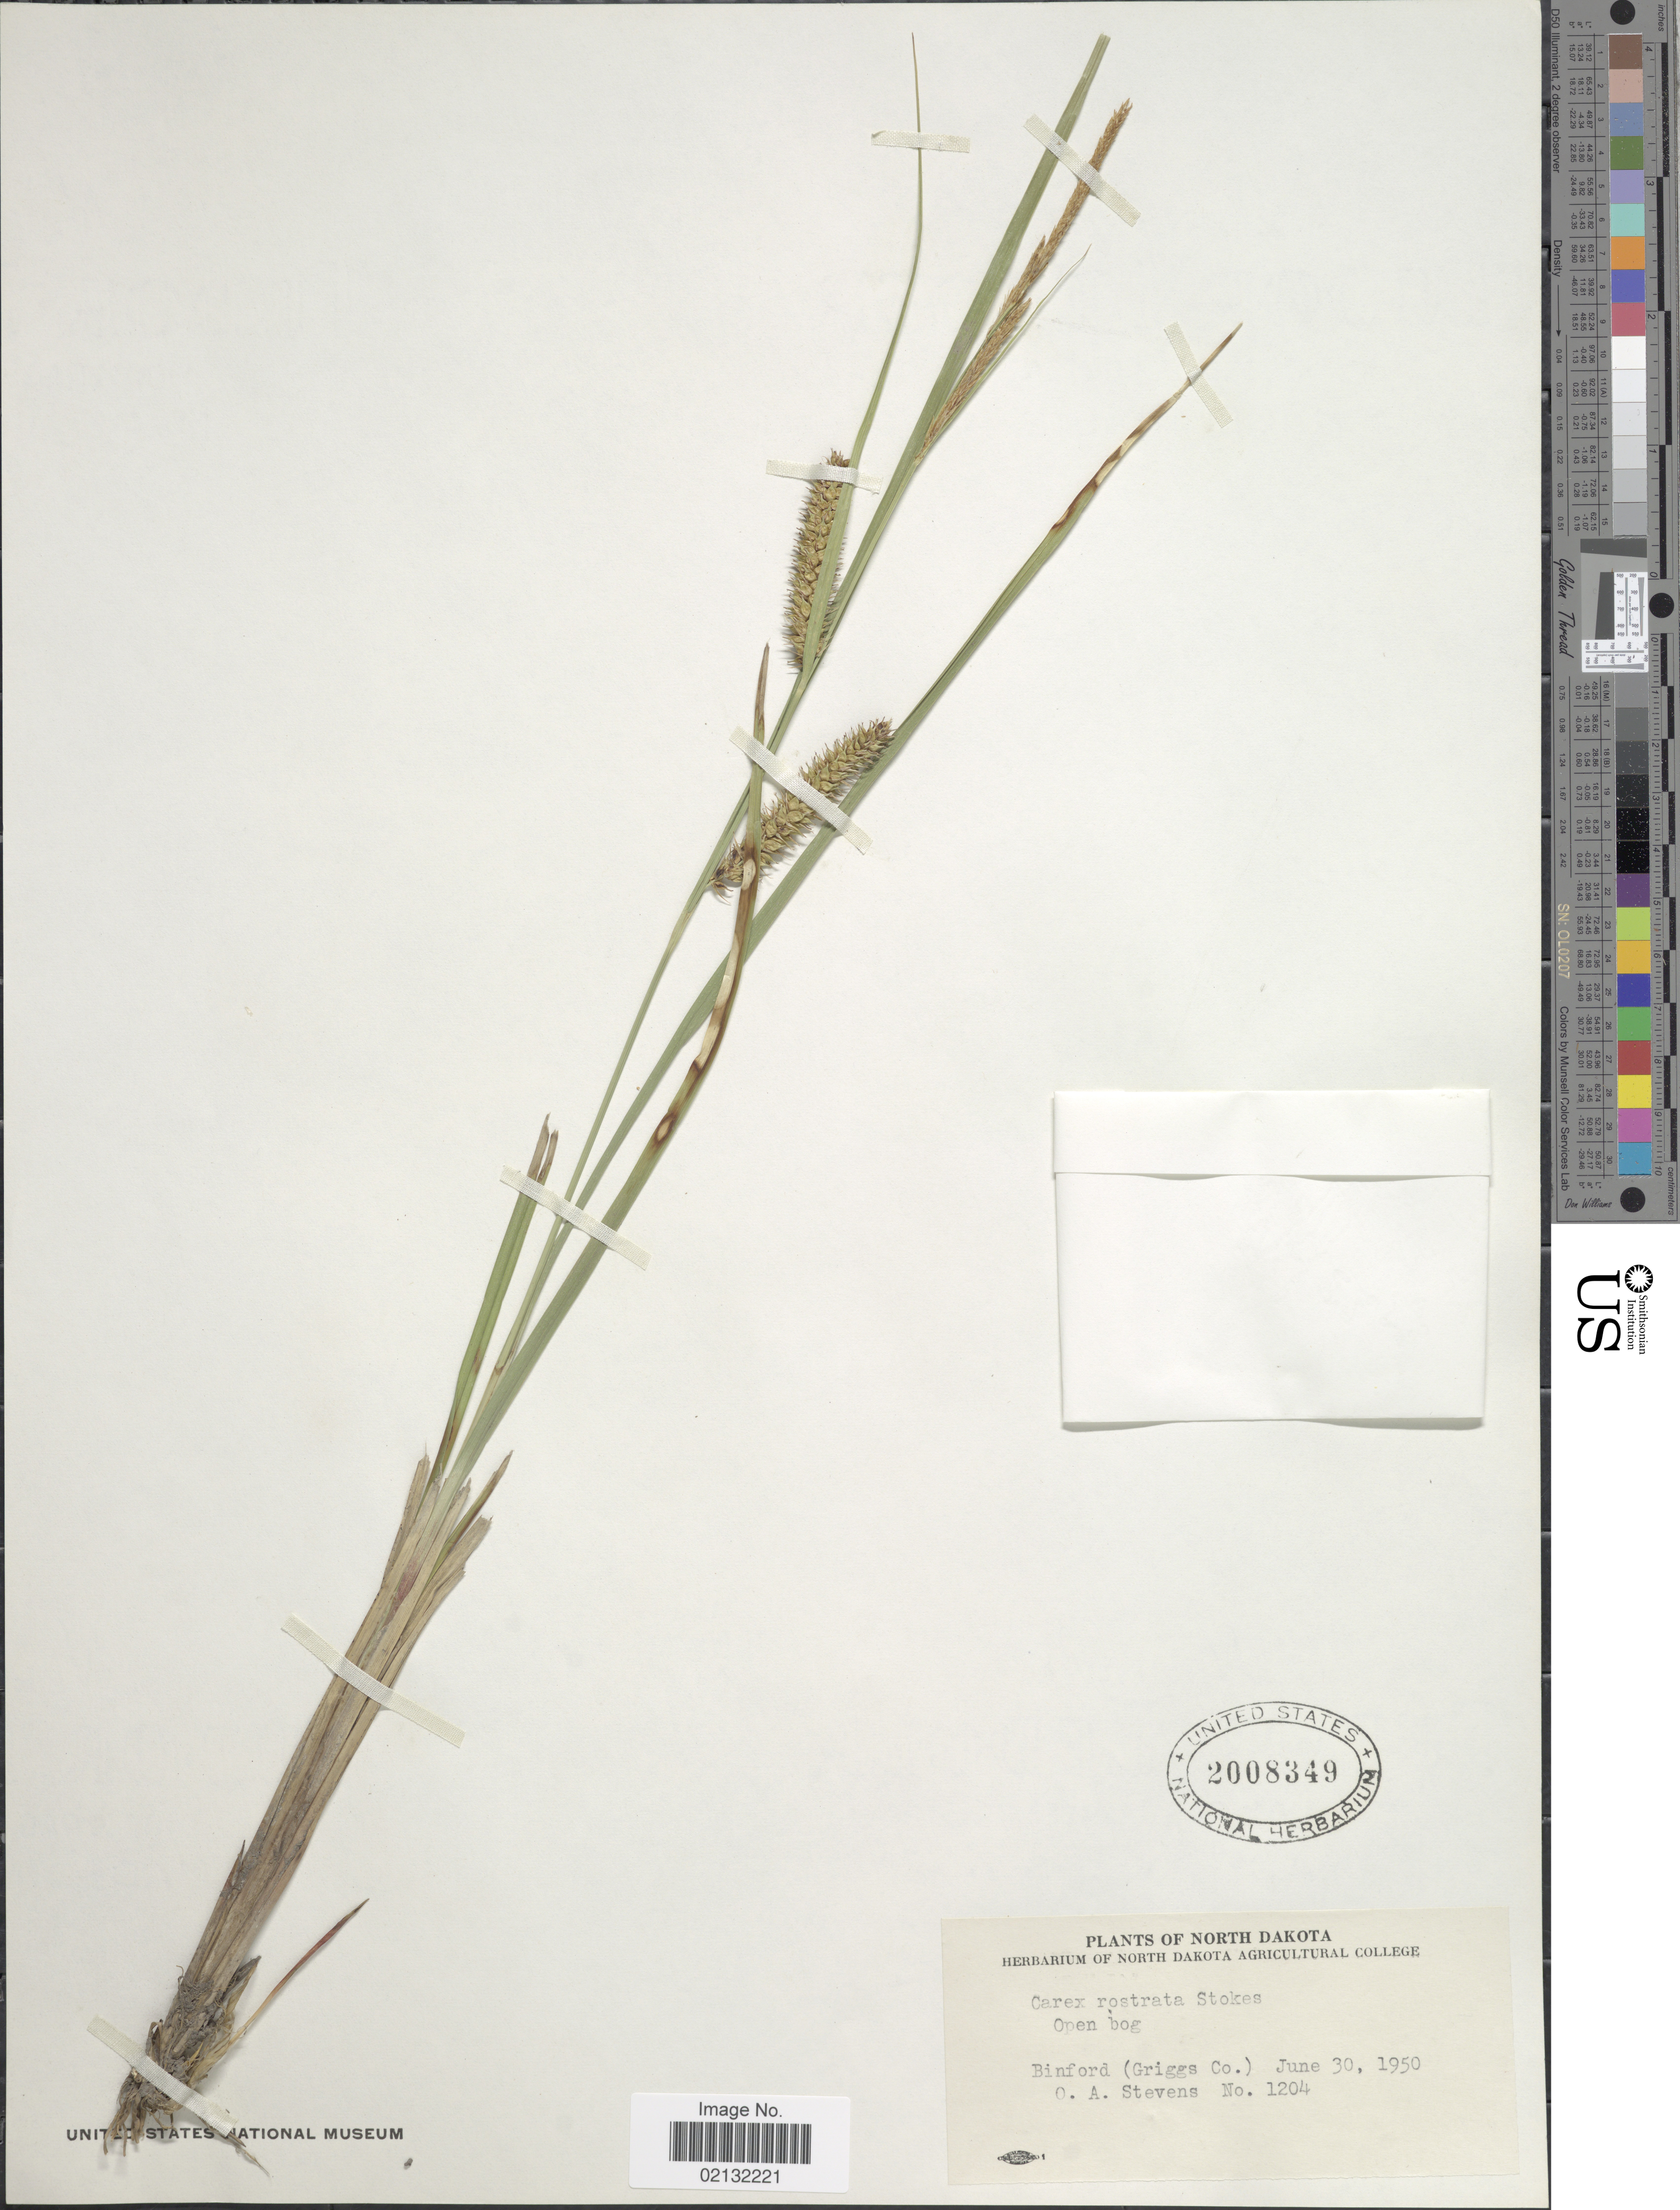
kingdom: Plantae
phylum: Tracheophyta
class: Liliopsida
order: Poales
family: Cyperaceae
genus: Carex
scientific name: Carex rostrata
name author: Stokes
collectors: O. A. Stevens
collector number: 1204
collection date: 1950-06-30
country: United States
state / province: North Dakota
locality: Binford (Griggs Co.)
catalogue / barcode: US 2008349